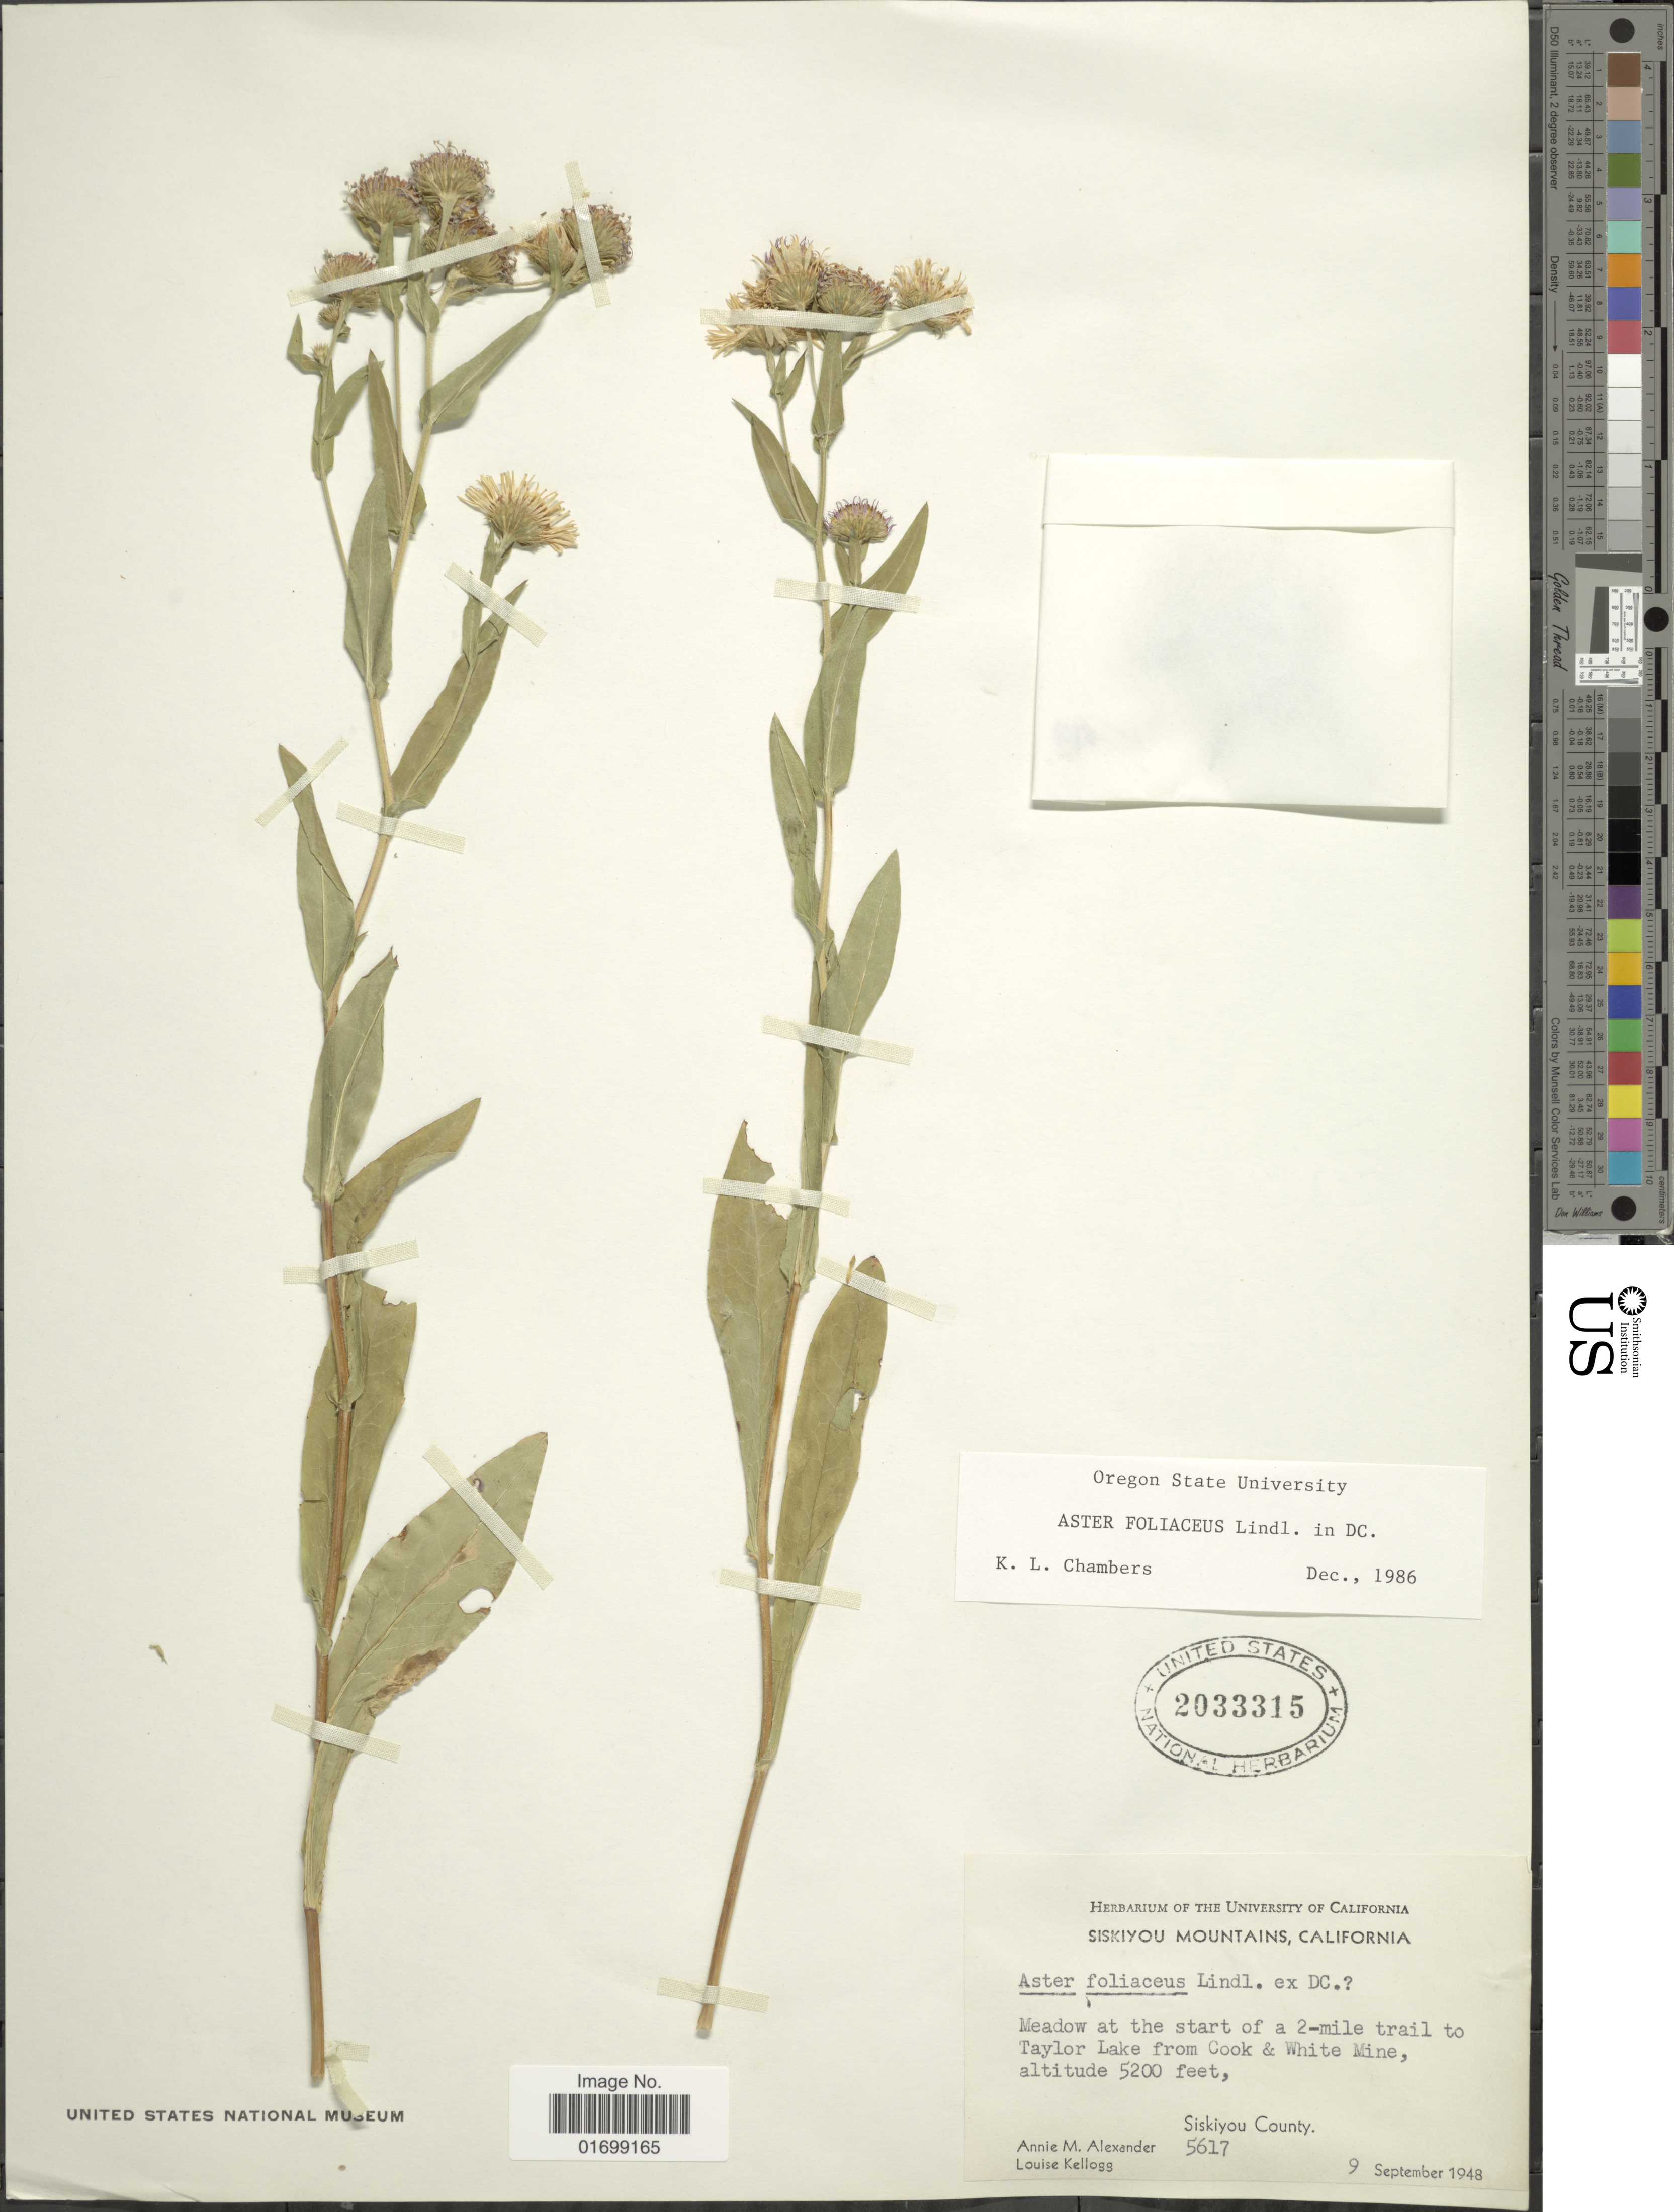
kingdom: Plantae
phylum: Tracheophyta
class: Magnoliopsida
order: Asterales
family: Asteraceae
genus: Symphyotrichum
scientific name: Symphyotrichum foliaceum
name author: (Lindl. ex DC.) G.L. Nesom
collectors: A. M. Alexander & L. Kellogg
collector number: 5617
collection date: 1948-09-09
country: United States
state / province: California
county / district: Siskiyou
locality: Siskiyou Mountains, meadow at the start of a 2-mile trail to Taylor Lake from Cook & White Mine, Siskiyou County.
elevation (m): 1585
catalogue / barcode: US 2033315